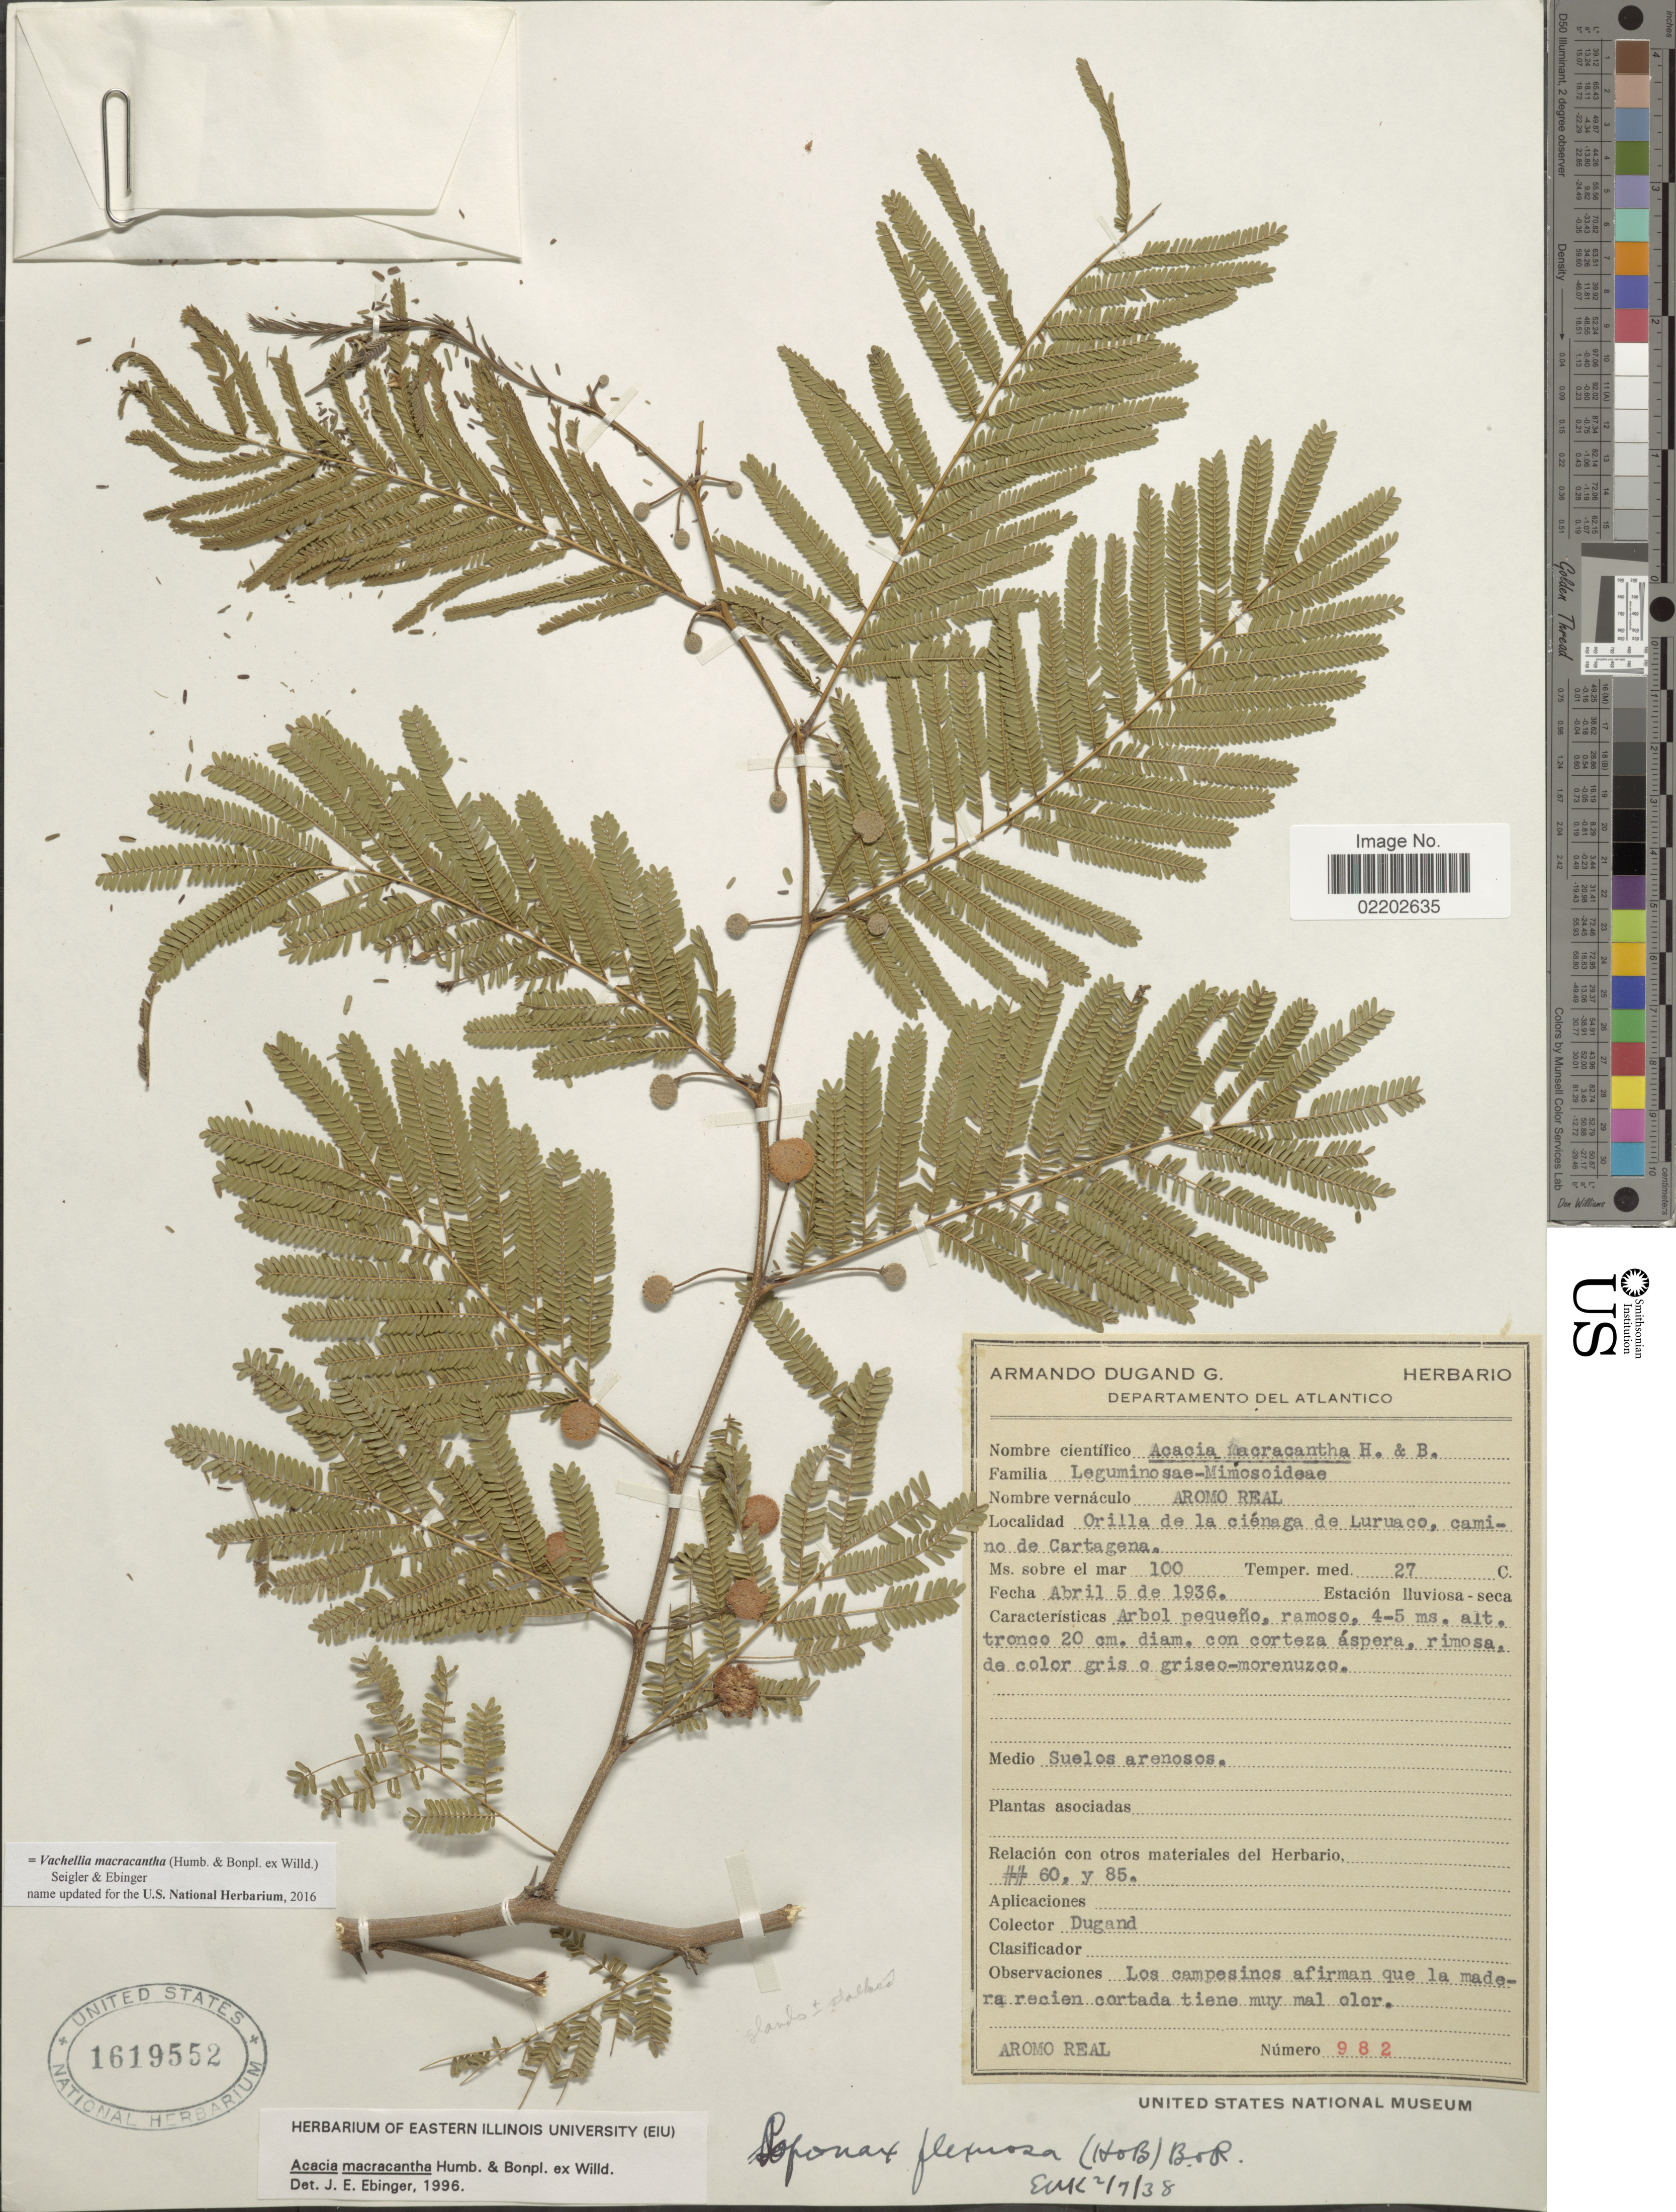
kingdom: Plantae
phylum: Tracheophyta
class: Magnoliopsida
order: Fabales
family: Fabaceae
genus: Vachellia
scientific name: Vachellia macracantha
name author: (Humb. & Bonpl. ex Willd.) Seigler & Ebinger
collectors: A. Dugand G.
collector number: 982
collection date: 1936-04-05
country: Colombia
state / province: Atlántico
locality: Departamento del Atlantico. Orilla de la cienaga de Luruaco, camino de Cartagena.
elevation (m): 100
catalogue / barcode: US 1619552